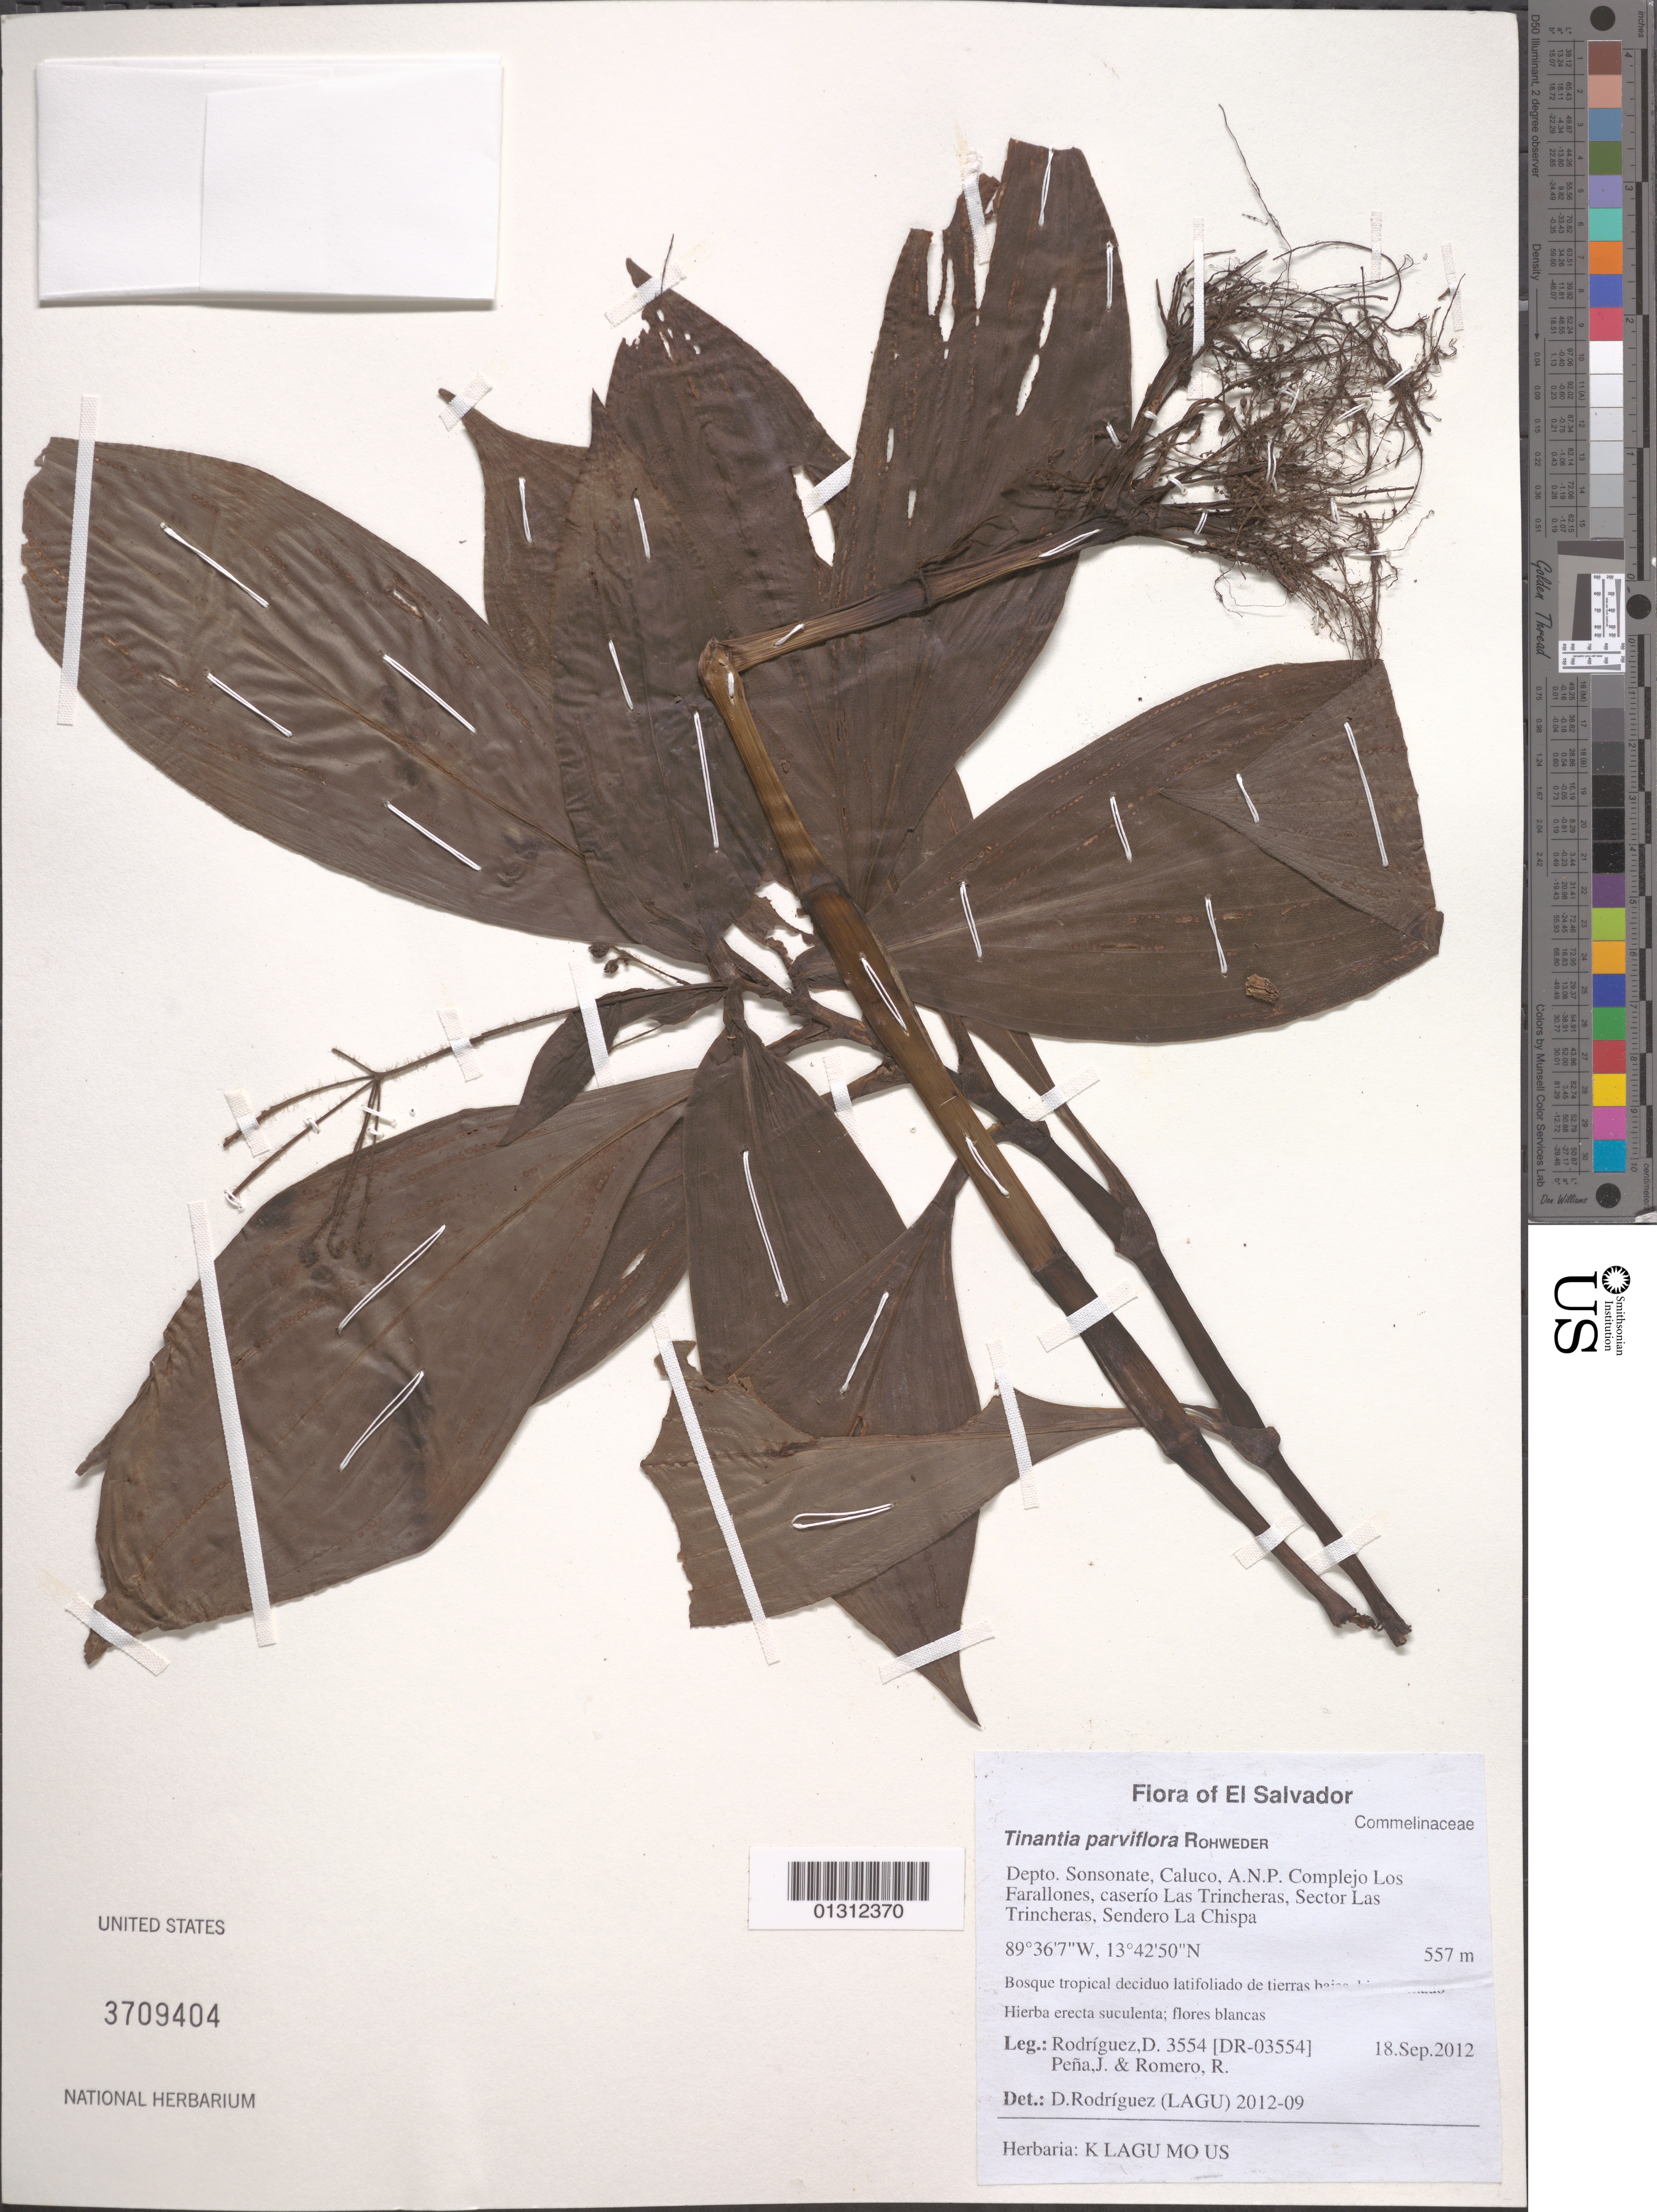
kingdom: Plantae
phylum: Tracheophyta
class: Liliopsida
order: Commelinales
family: Commelinaceae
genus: Tinantia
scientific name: Tinantia parviflora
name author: Rohweder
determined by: Rodriguez, D.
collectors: D. Rodriguez, J. Pena & R. Romero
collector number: DR-03554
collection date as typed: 18.Sep.2012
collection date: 2012-09-18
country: El Salvador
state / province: Sonsonate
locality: Depto. Sonsonate, Caluco, A.N.P. Complejo Los Farallones, caserío Las Trincheras, Sector Las Trincheras, Sendero La Chispa.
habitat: Bosque tropical deciduo latifoliado de tierres bajas (... Illegibale)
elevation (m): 557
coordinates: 13 42 50 N, 89 36 7 W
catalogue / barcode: US 3709404